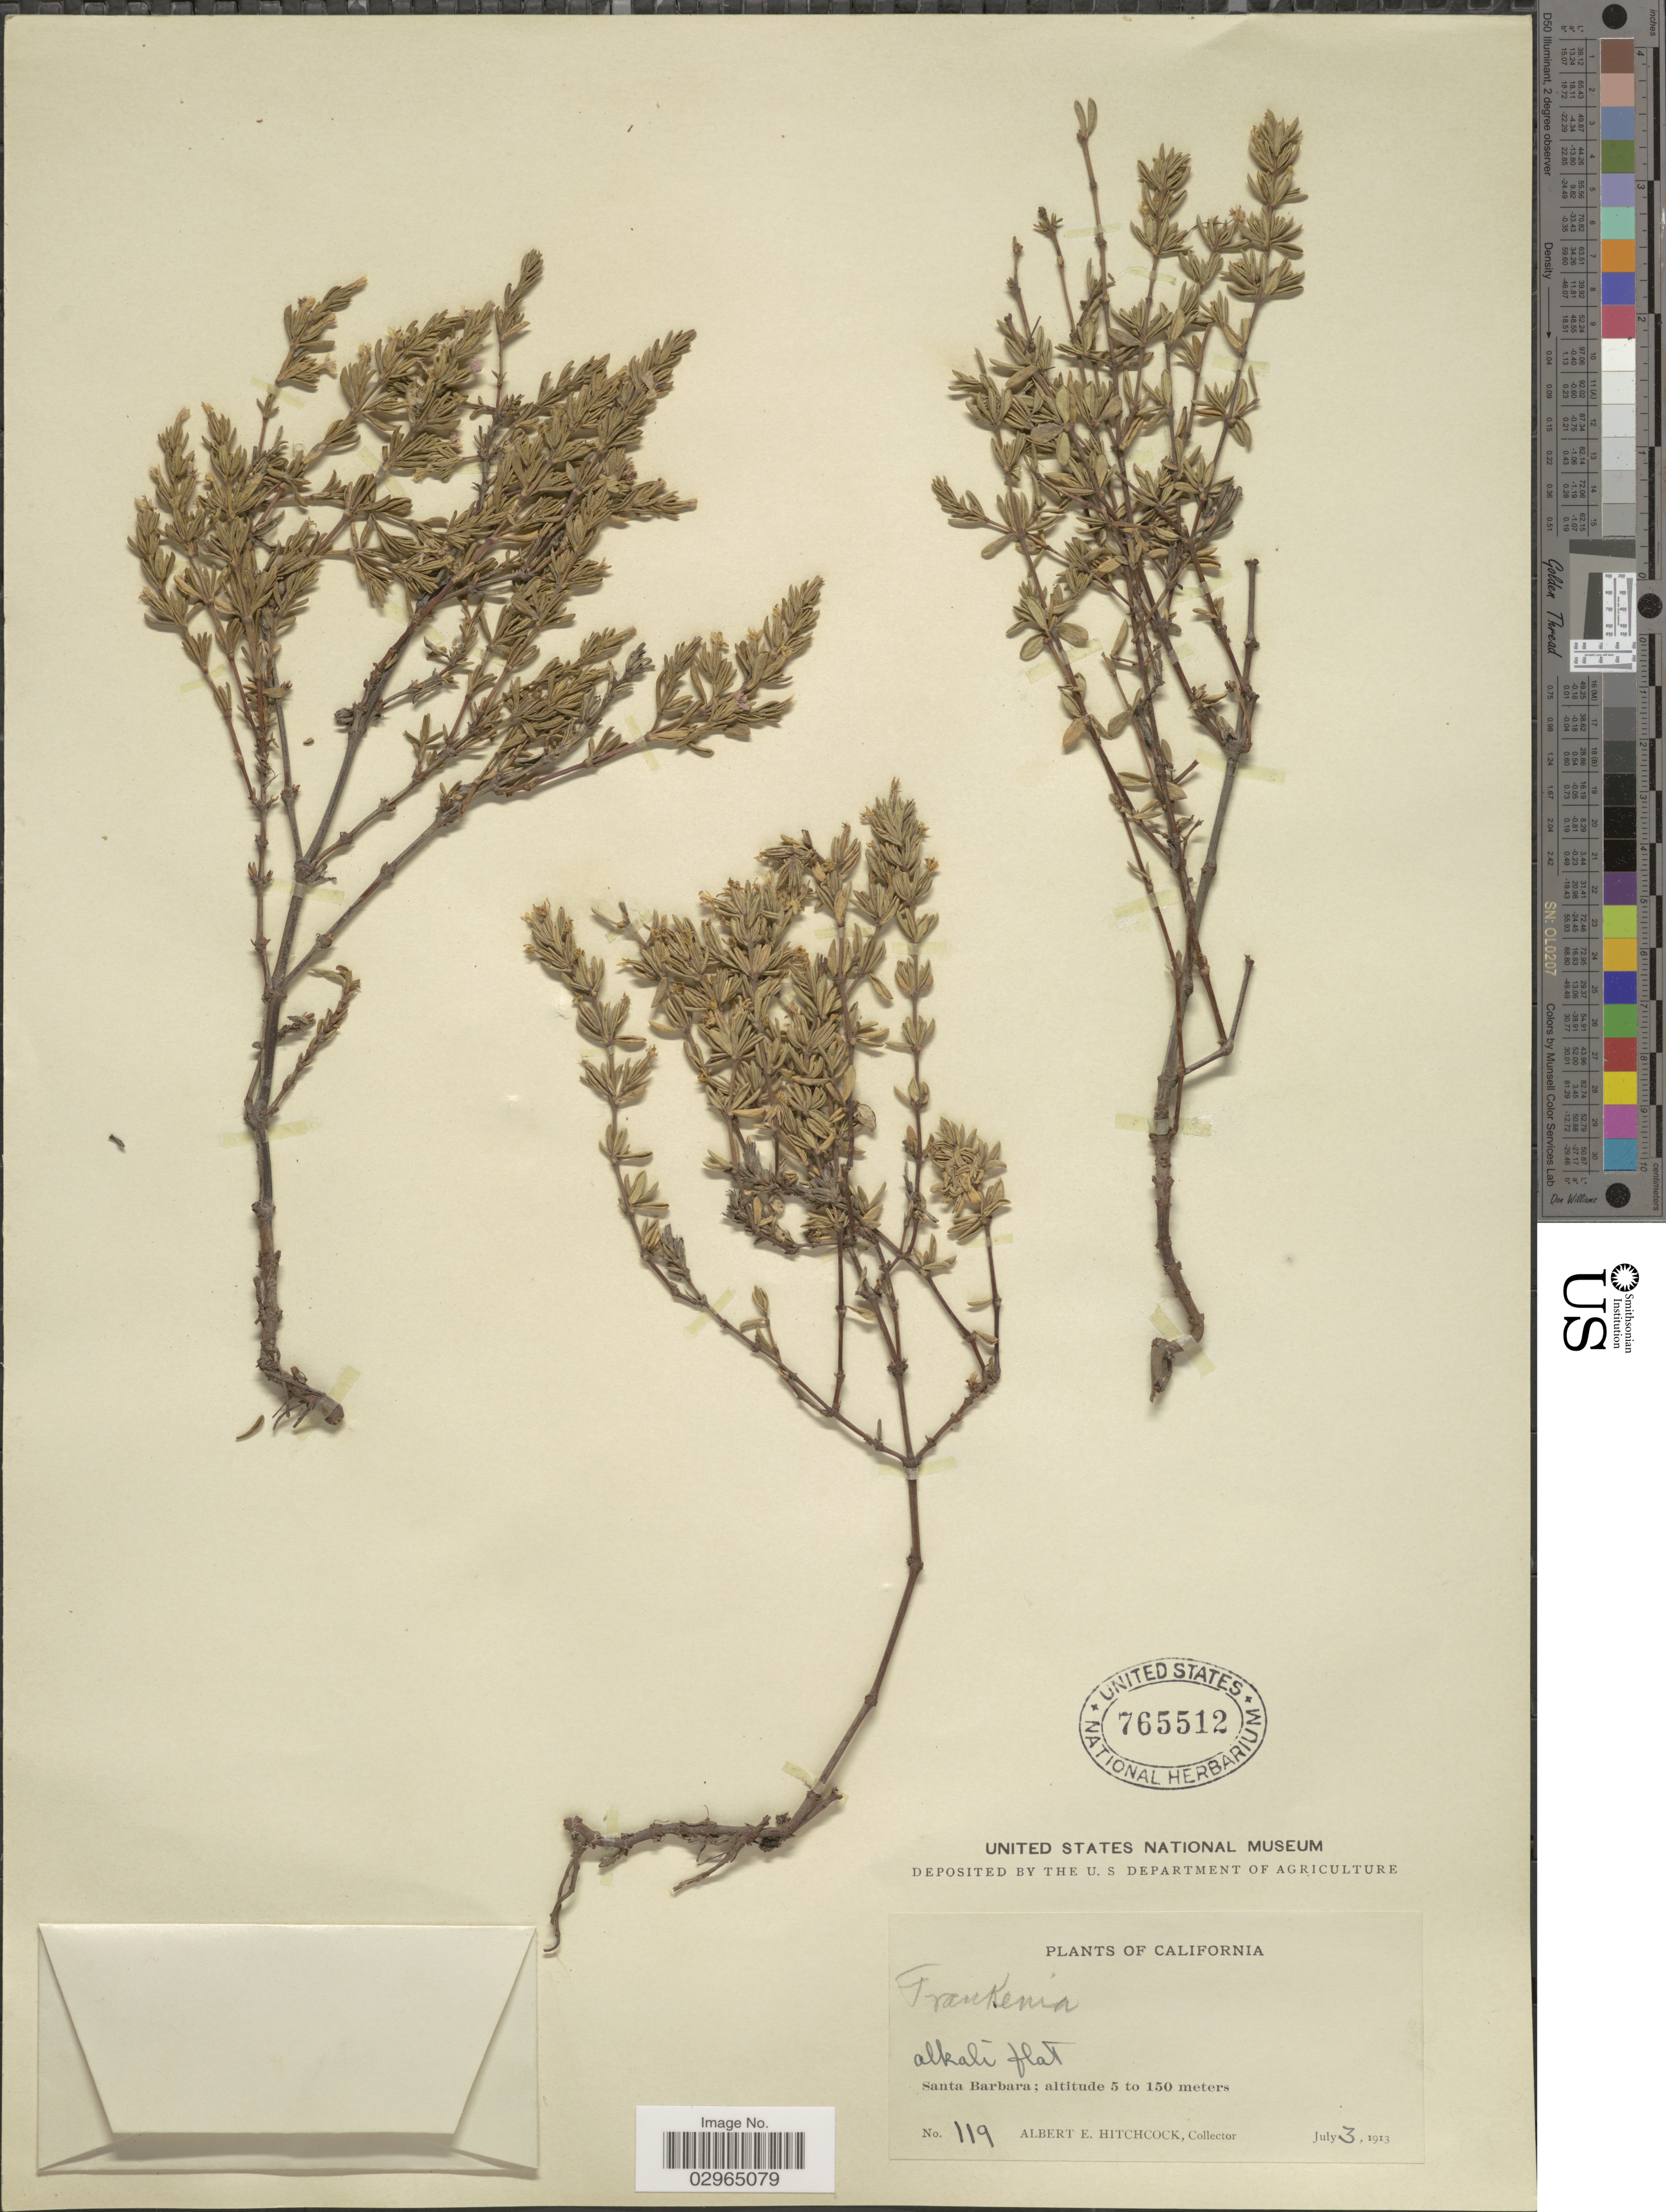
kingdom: Plantae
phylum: Tracheophyta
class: Magnoliopsida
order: Caryophyllales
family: Frankeniaceae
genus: Frankenia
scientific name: Frankenia salina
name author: (Molina) I.M. Johnst.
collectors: A. Hitchcock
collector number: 119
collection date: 1913-07-03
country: United States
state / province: California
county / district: Santa Barbara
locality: Alkali flat. Santa Barbara.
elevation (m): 5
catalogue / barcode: US 765512